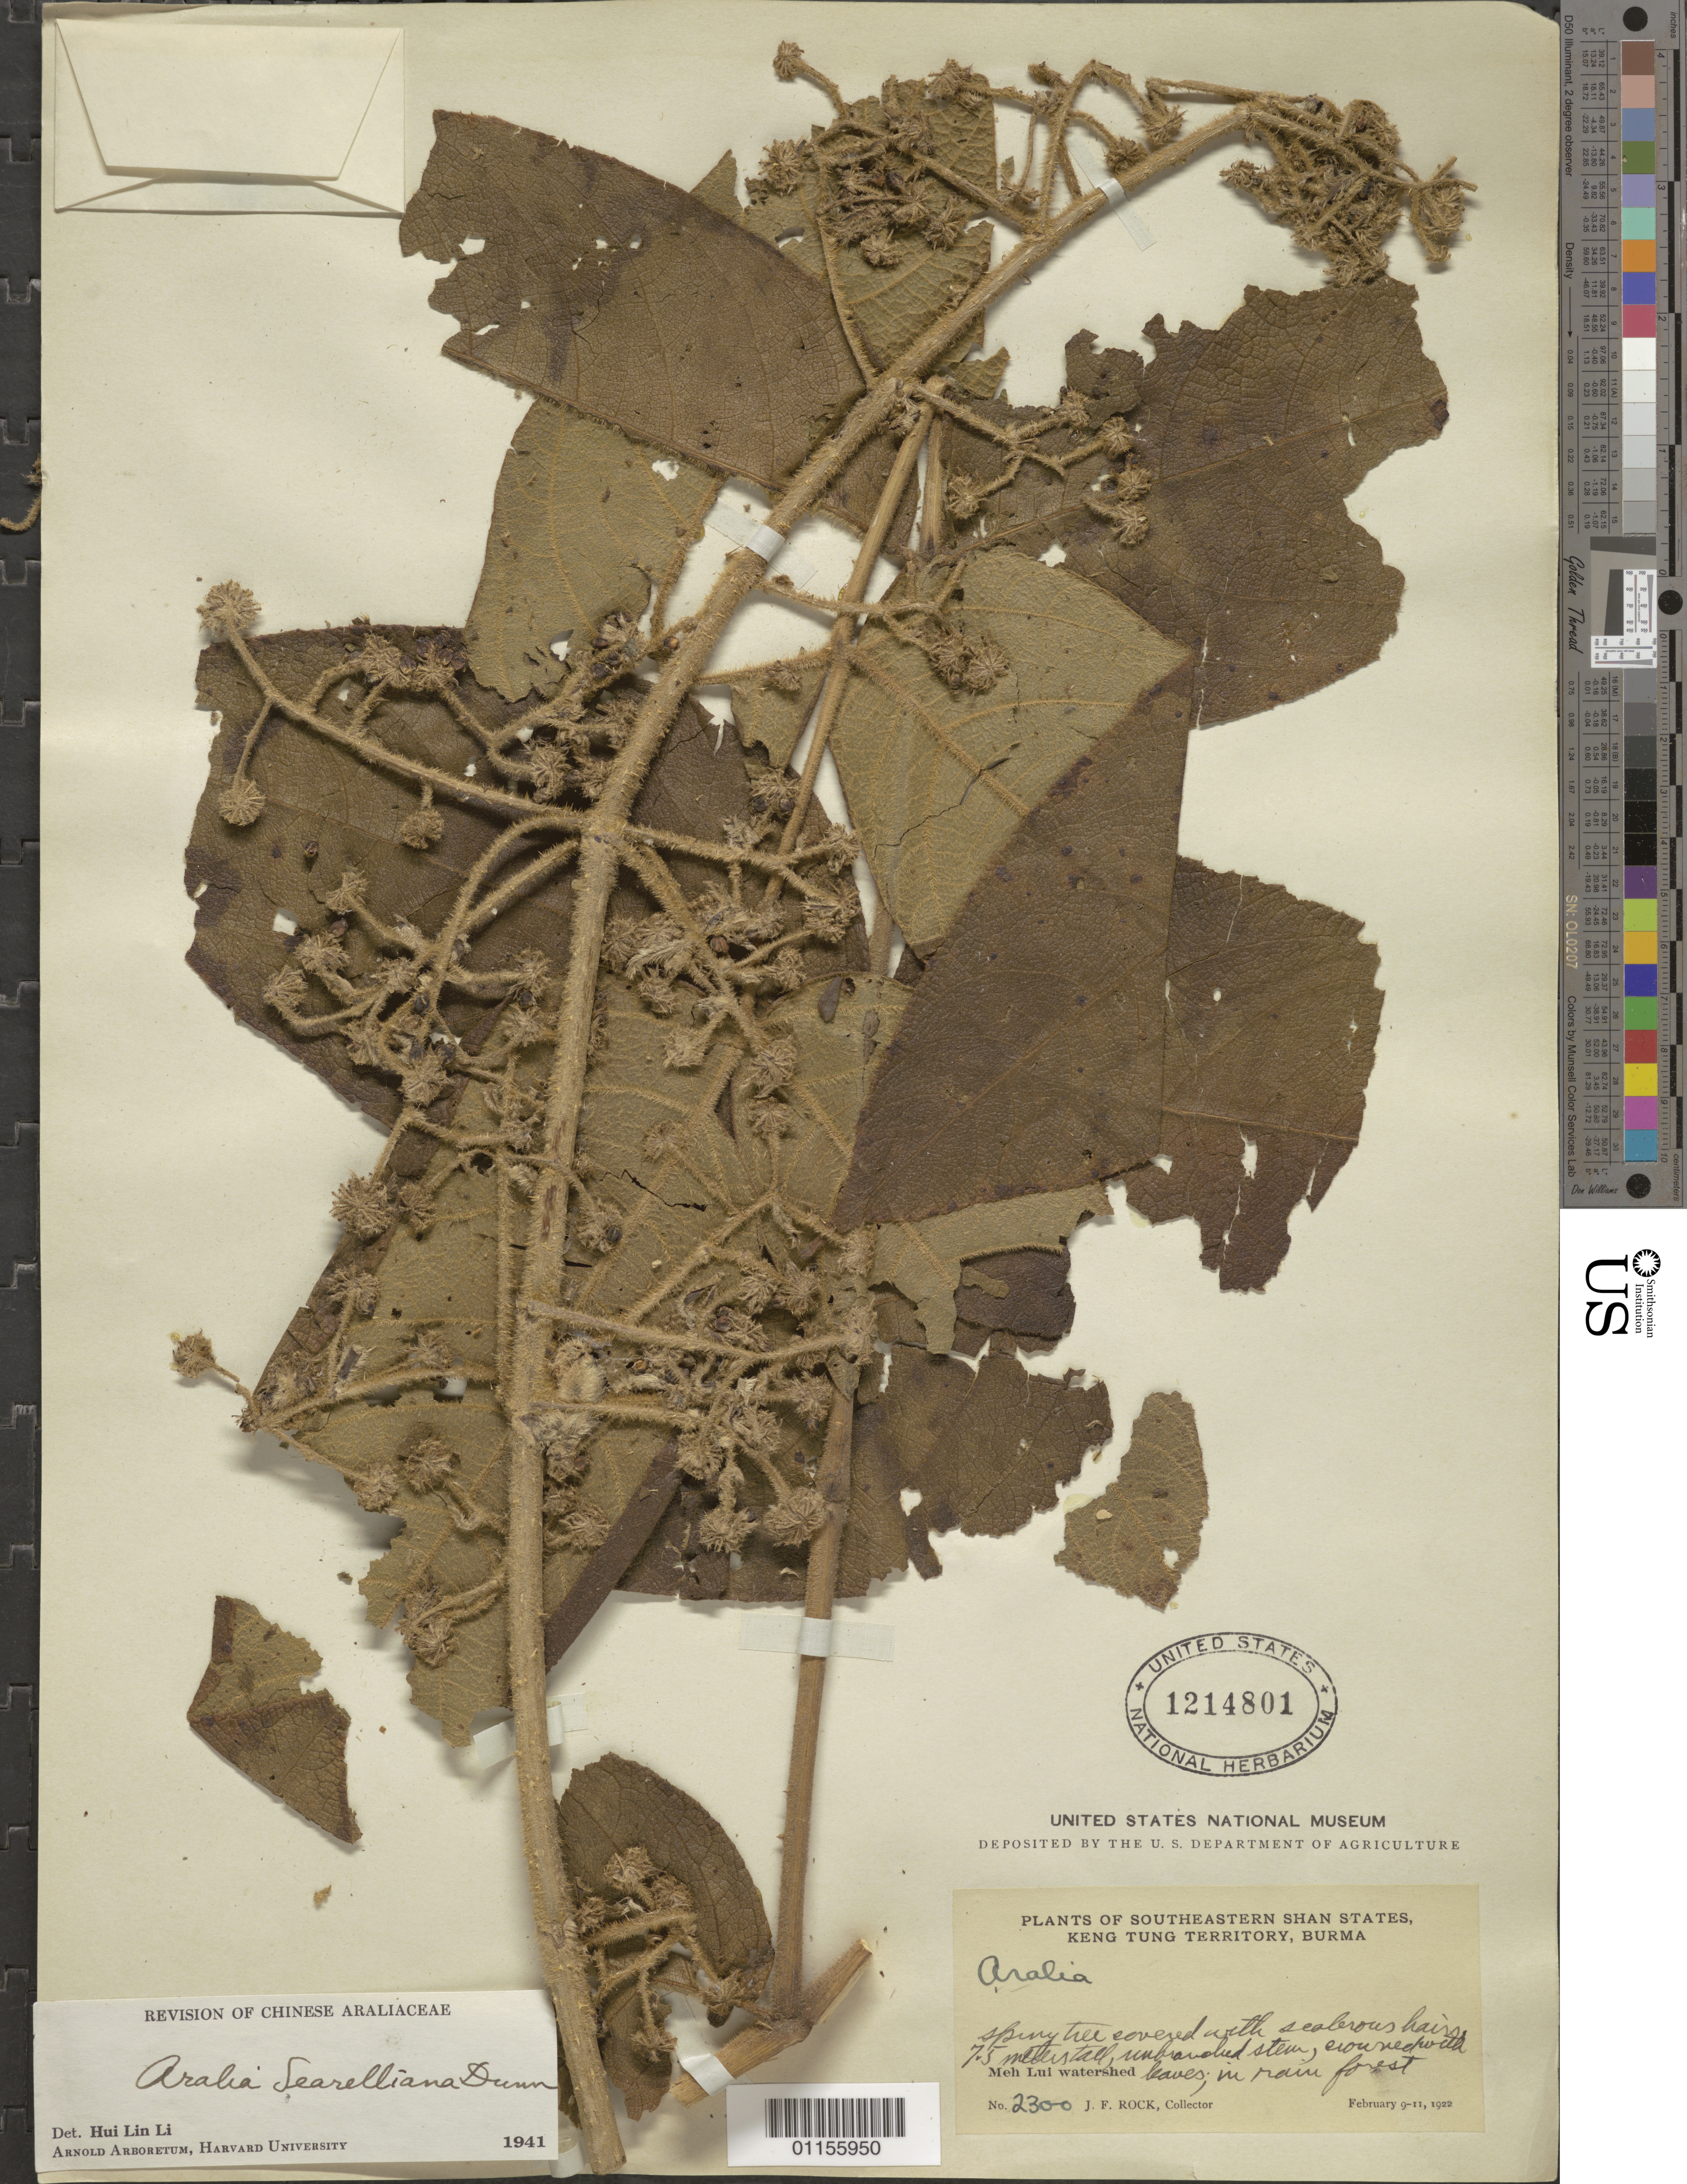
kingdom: Plantae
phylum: Tracheophyta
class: Magnoliopsida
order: Apiales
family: Araliaceae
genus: Aralia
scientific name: Aralia searelliana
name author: Dunn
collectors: J. F. Rock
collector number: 2300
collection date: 1922-02-09/1922-02-11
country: Myanmar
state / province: Shan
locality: Keng Tung Territory. Meh Lui watershed.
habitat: Tree. Forest.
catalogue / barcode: US 1214801